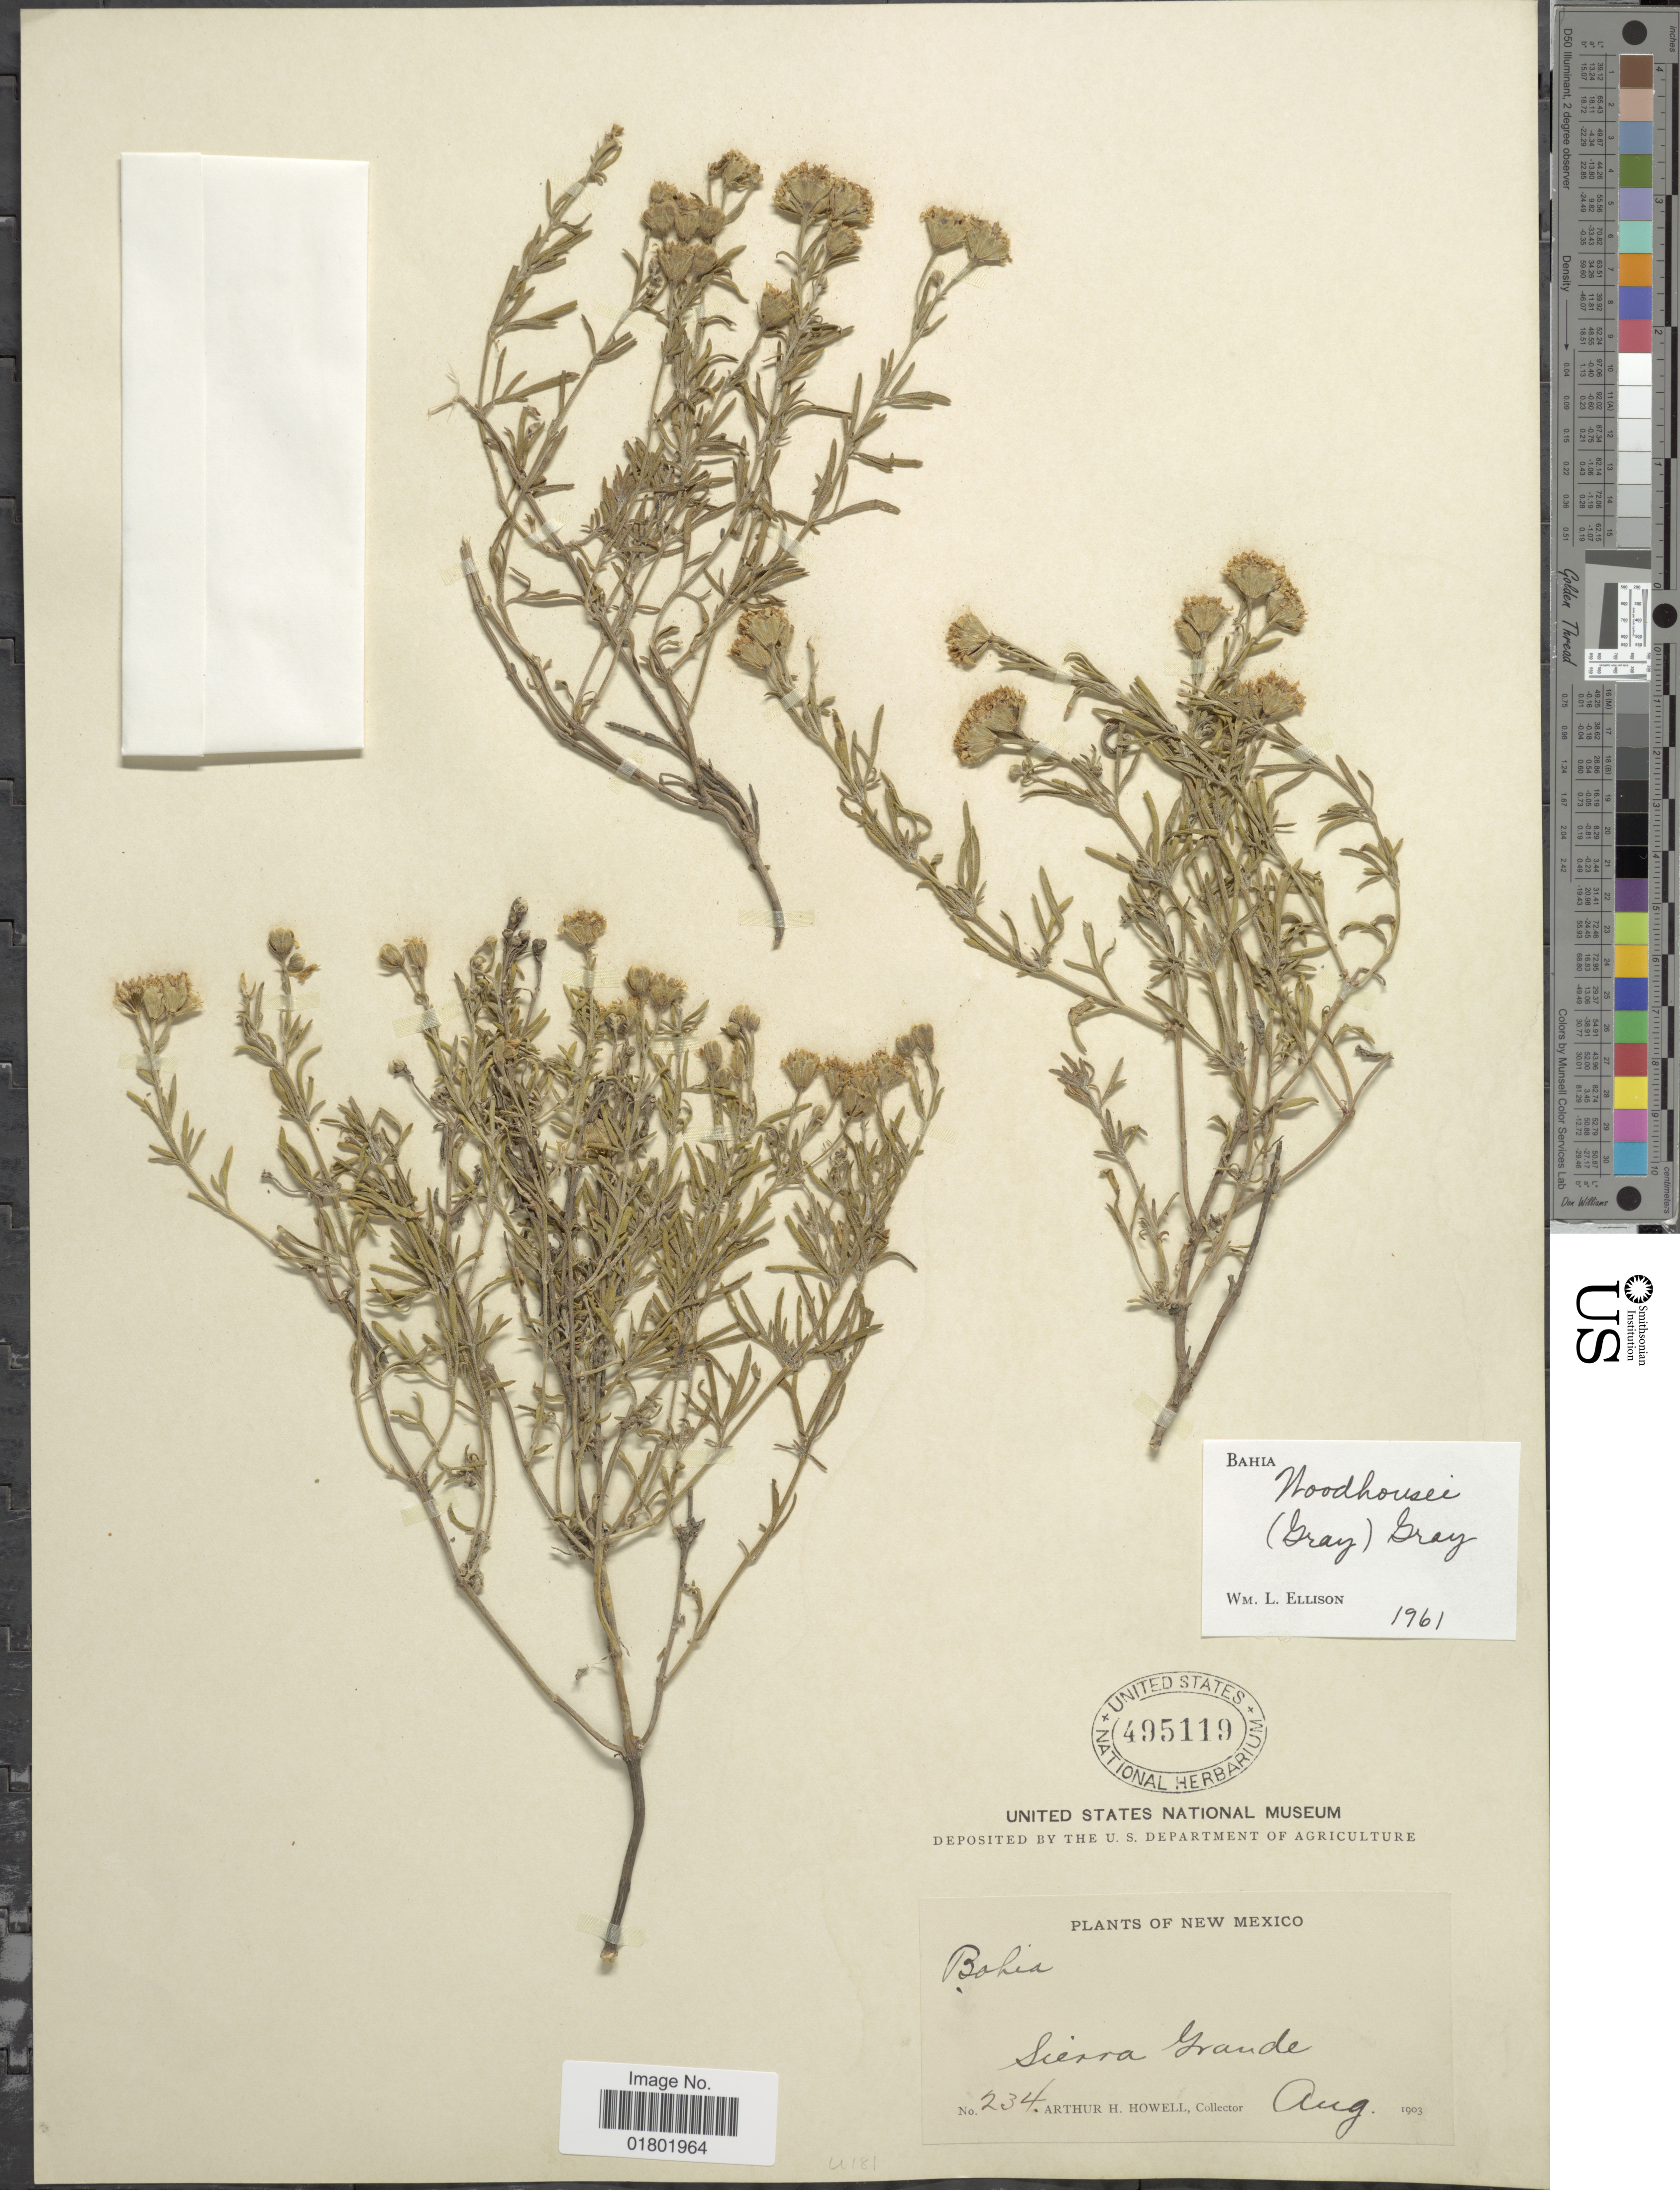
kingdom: Plantae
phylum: Tracheophyta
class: Magnoliopsida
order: Asterales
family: Asteraceae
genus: Bahia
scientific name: Bahia woodhousei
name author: A. Gray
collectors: A. H. Howell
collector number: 234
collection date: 1903-08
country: United States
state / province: New Mexico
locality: Sierra Grande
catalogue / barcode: US 495119